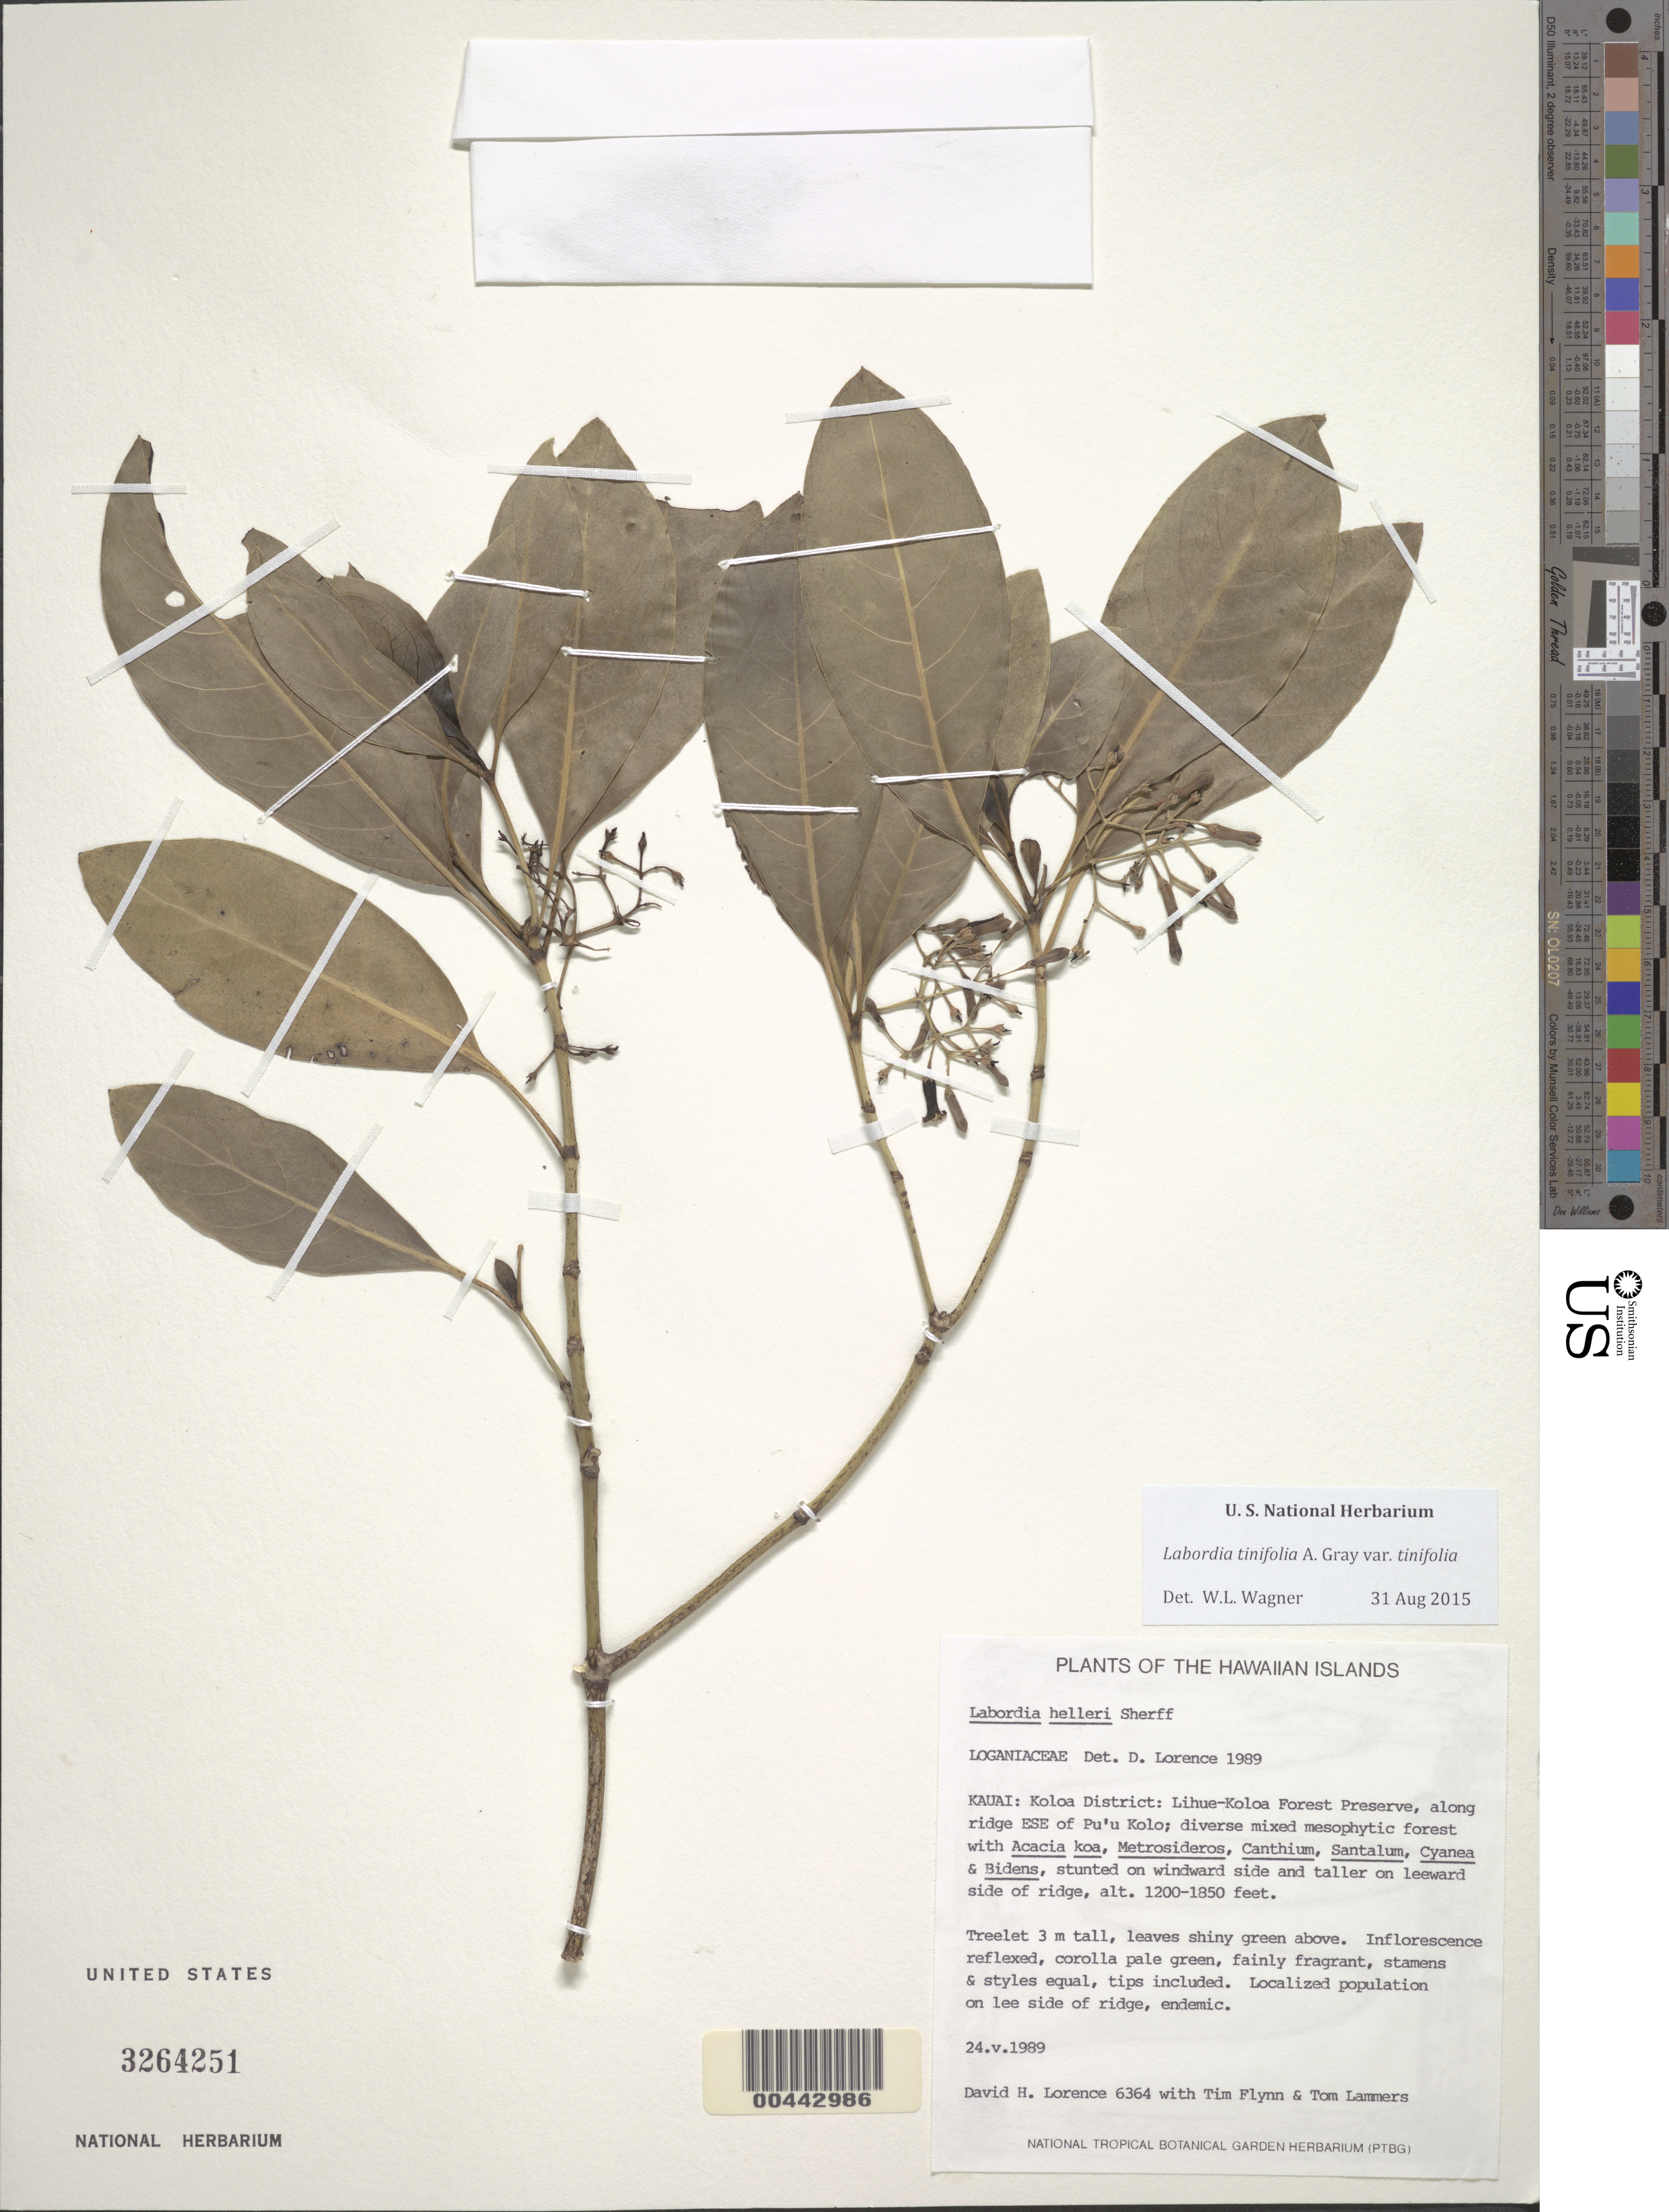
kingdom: Plantae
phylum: Tracheophyta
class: Magnoliopsida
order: Gentianales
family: Loganiaceae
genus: Geniostoma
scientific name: Geniostoma tinifolium var. tinifolium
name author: A. Gray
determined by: Wagner, W. L., (BOT), Smithsonian Institution - National Museum of Natural History (UNITED STATES)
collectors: D. Lorence, T. W. Flynn & T. G. Lammers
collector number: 6364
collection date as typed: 24 May 1989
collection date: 1989-05-24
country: United States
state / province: Hawaii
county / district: Kauai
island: Kaua'i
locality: Koloa District: Lihue-Koloa Forest Preserve, along ridge ESE of Pu'u Kolo.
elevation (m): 366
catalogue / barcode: US 3264251